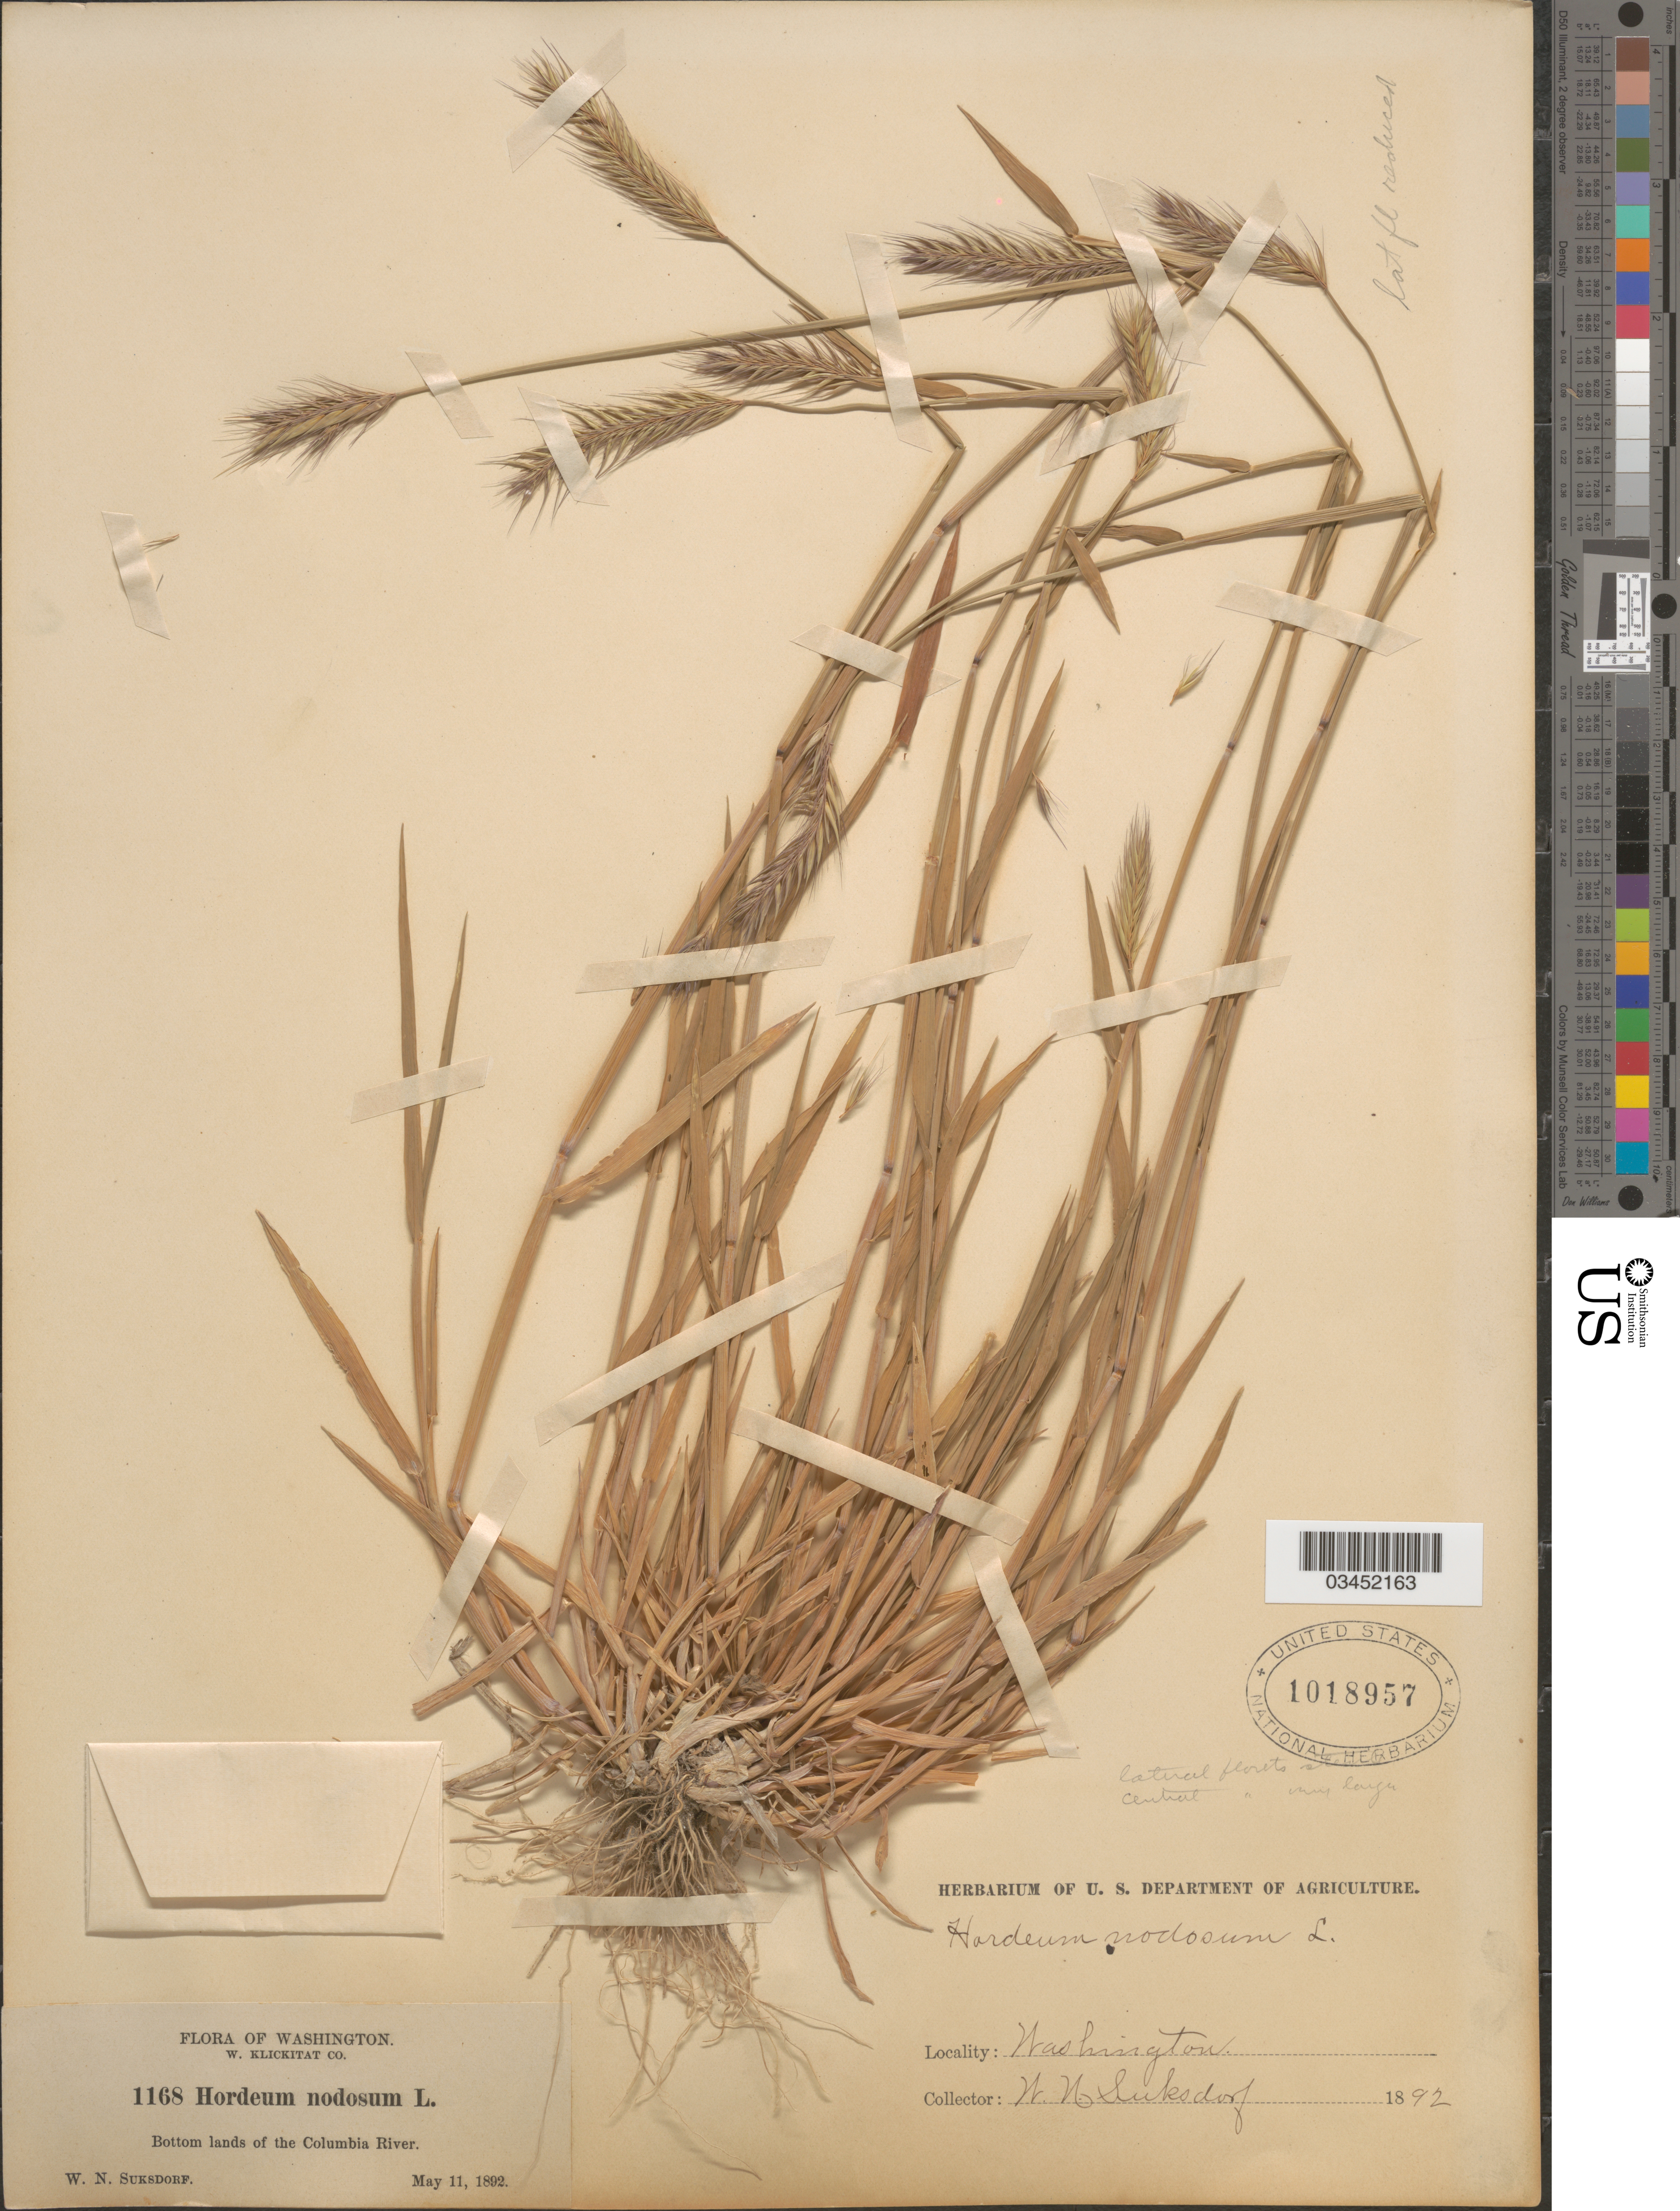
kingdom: Plantae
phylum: Tracheophyta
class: Liliopsida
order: Poales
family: Poaceae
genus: Hordeum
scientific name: Hordeum brachyantherum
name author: Nevski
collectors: W. N. Suksdorf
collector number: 1168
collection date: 1892-05-11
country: United States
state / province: Washington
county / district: Klickitat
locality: W. Klickitat Co. Bottom lands of the Columbia River.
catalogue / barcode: US 1018957